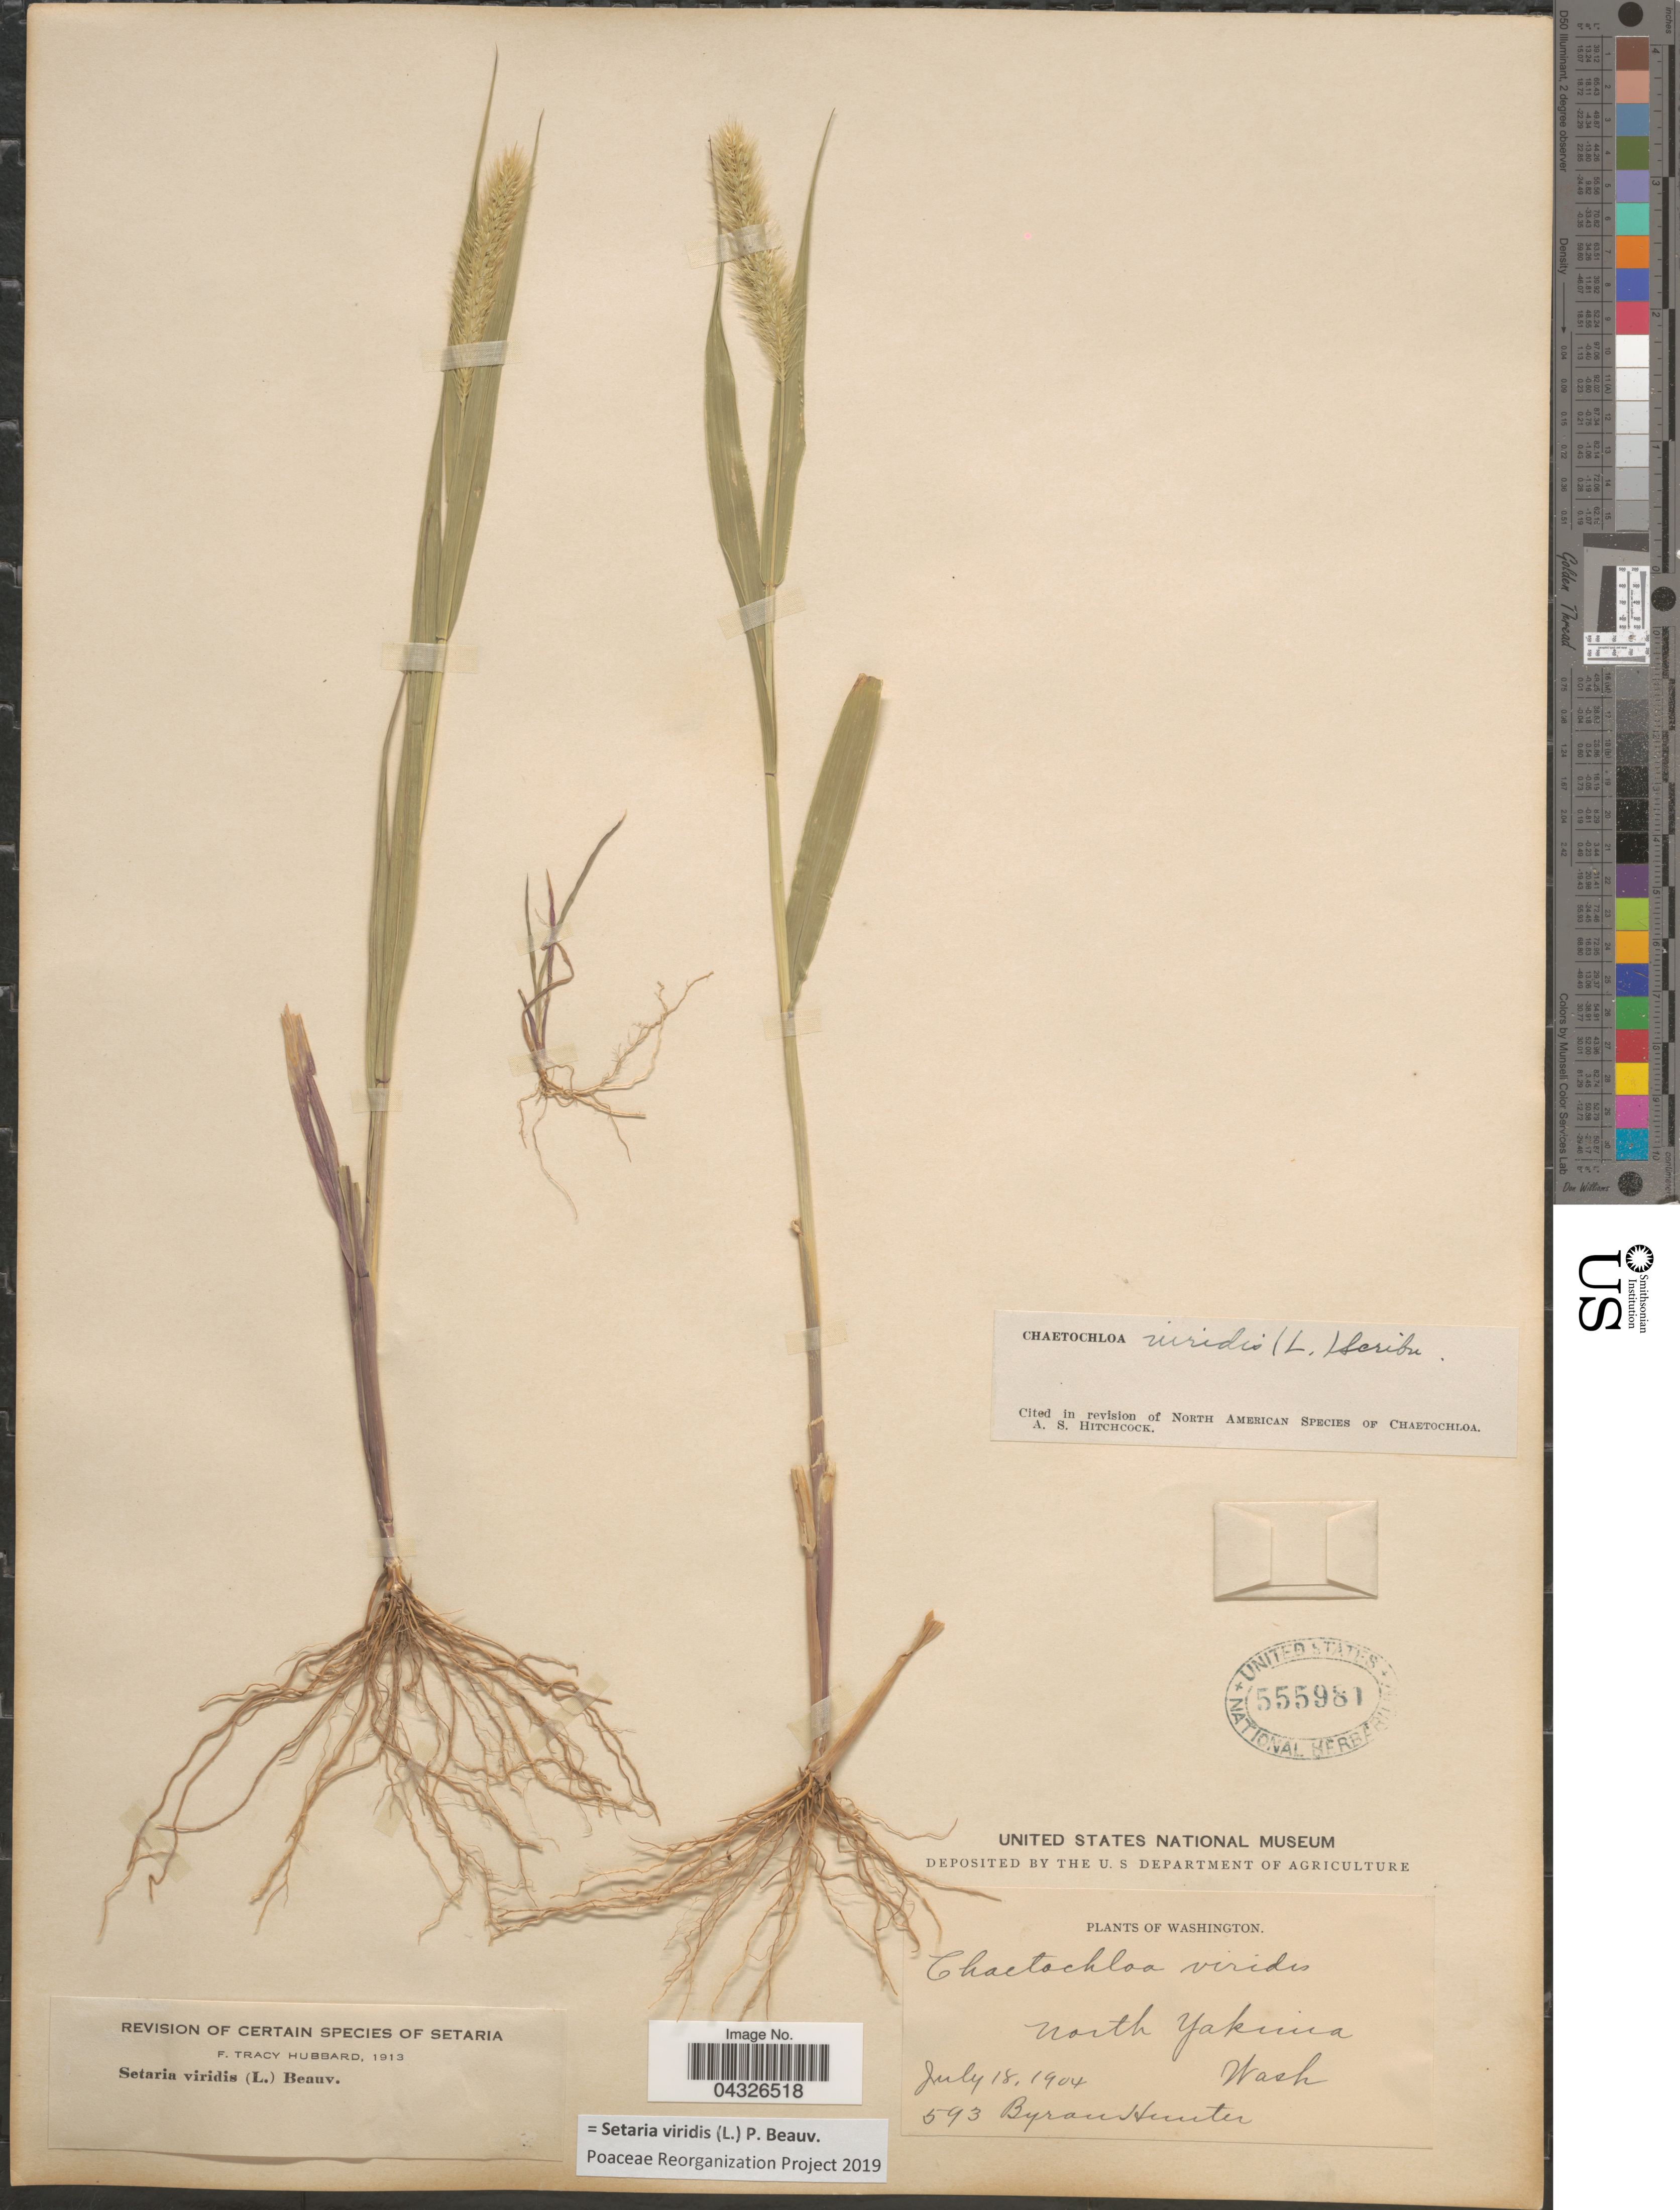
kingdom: Plantae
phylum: Tracheophyta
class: Liliopsida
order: Poales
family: Poaceae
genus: Setaria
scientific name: Setaria viridis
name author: (L.) P. Beauv.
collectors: B. Hunter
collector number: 593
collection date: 1904-07-18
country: United States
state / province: Washington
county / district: Yakima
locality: North Yakima.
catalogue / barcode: US 555981